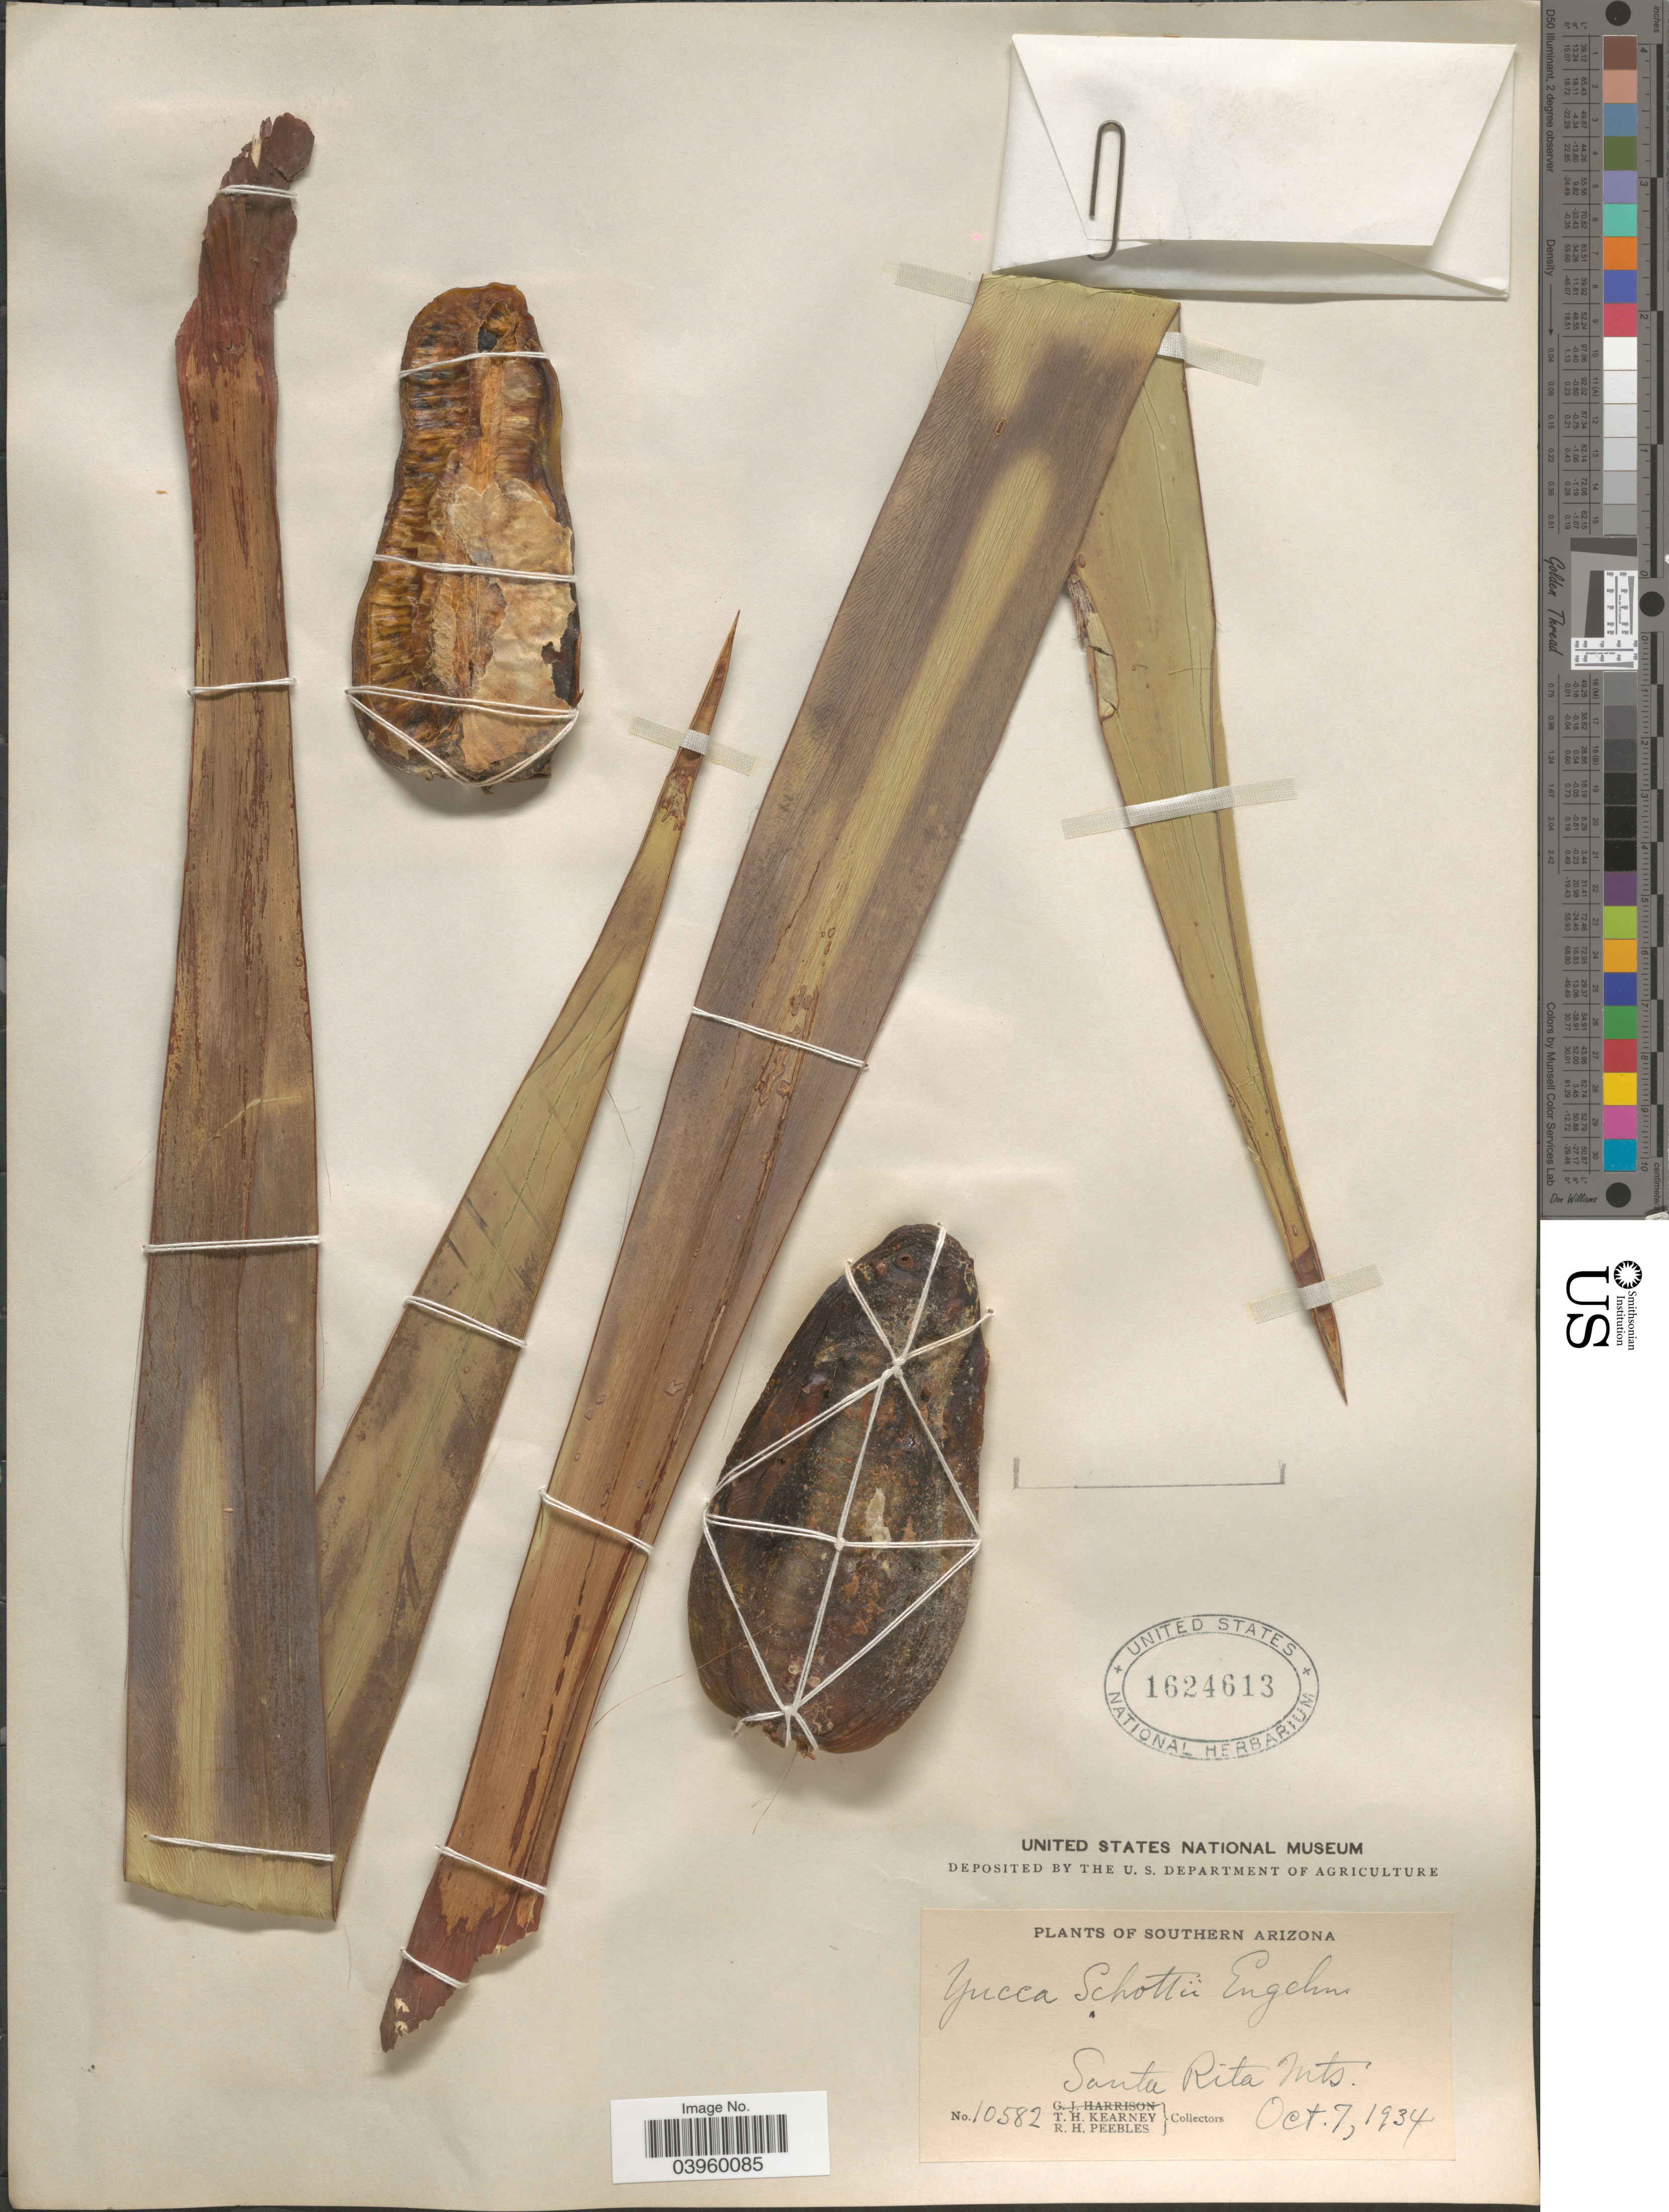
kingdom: Plantae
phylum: Tracheophyta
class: Liliopsida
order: Asparagales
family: Asparagaceae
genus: Yucca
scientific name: Yucca schottii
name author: Engelm.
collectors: T. H. Kearney & R. H. Peebles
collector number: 10582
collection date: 1934-10-07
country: United States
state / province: Arizona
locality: Southern Arizona. Santa Rita Mts.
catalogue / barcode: US 1624613